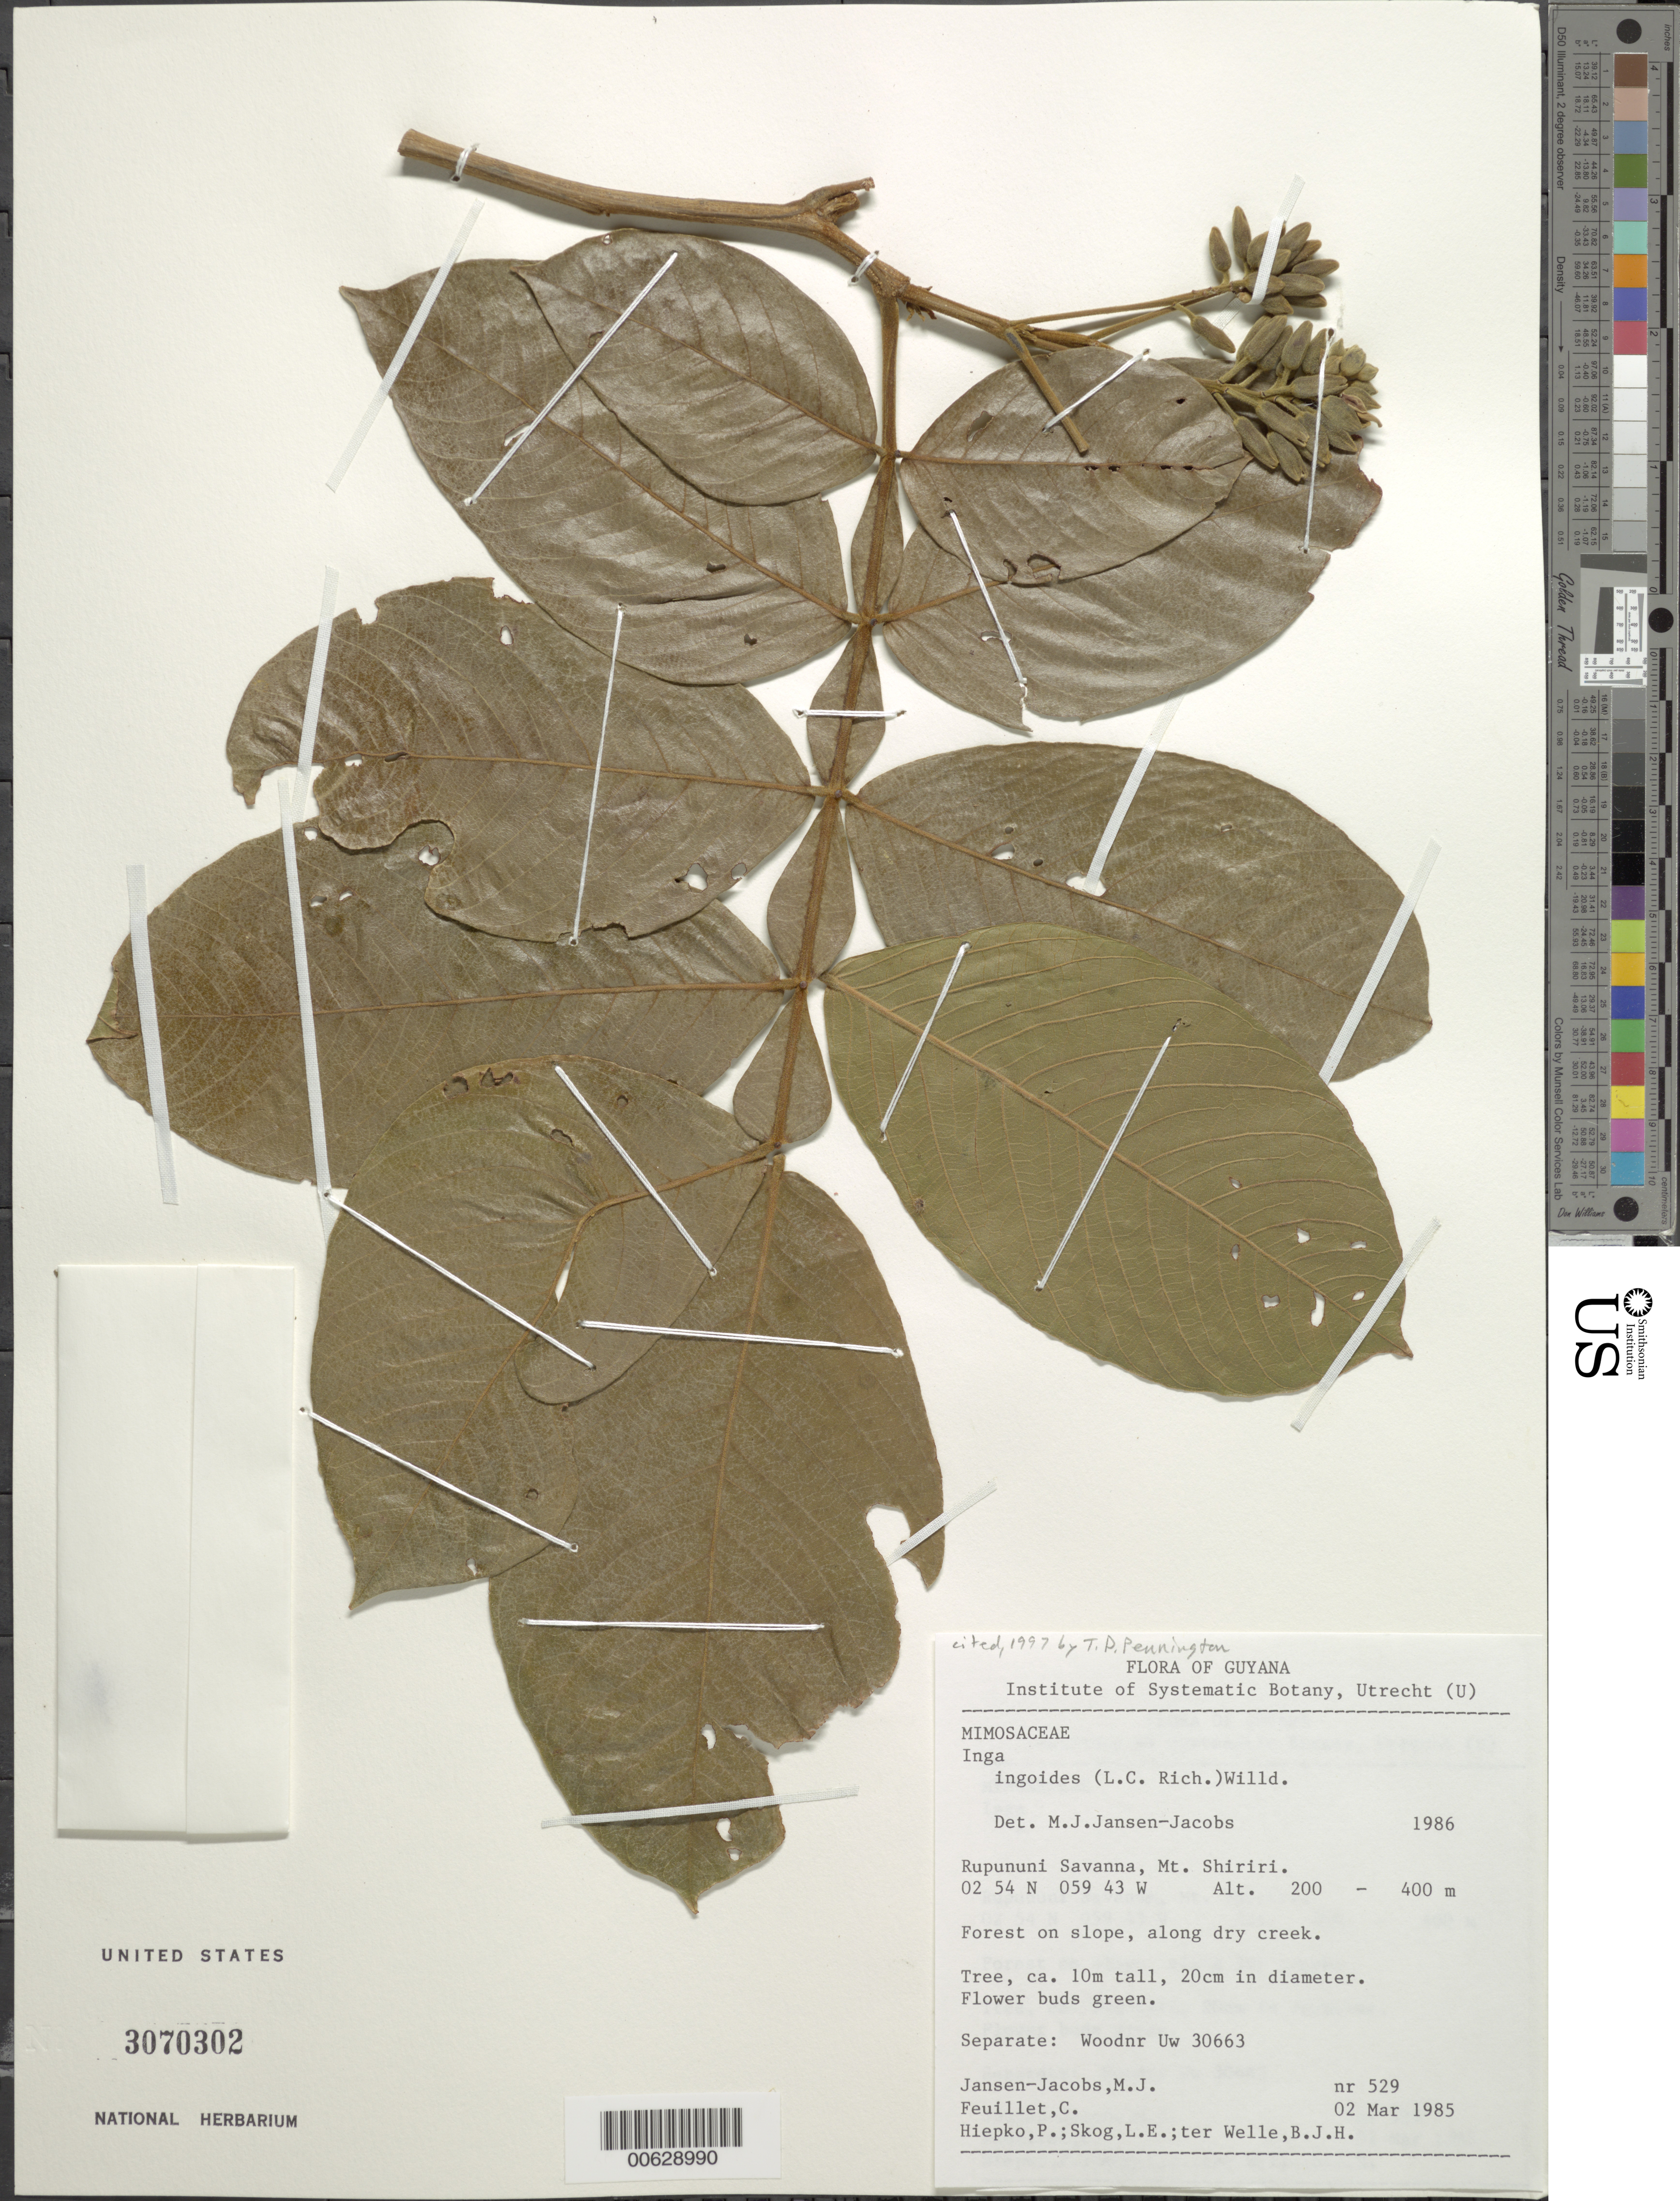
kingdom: Plantae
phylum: Tracheophyta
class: Magnoliopsida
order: Fabales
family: Fabaceae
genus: Inga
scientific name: Inga ingoides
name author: (Rich.) Willd.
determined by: Jansen-Jacobs, M. J., (U), Nationaal Herbarium Nederland, Utrecht University branch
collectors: M. J. Jansen-Jacobs, C. Feuillet, P. H. Hiepko, L. E. Skog & B. Welle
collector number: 529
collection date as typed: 2-Mar-85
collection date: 1985-03-02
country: Guyana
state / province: U. Takutu-U. Essequibo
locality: Rupununi Savanna, Mt. Shiriri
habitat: Forest on slope, along dry creek.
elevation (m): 200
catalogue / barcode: US 3070302